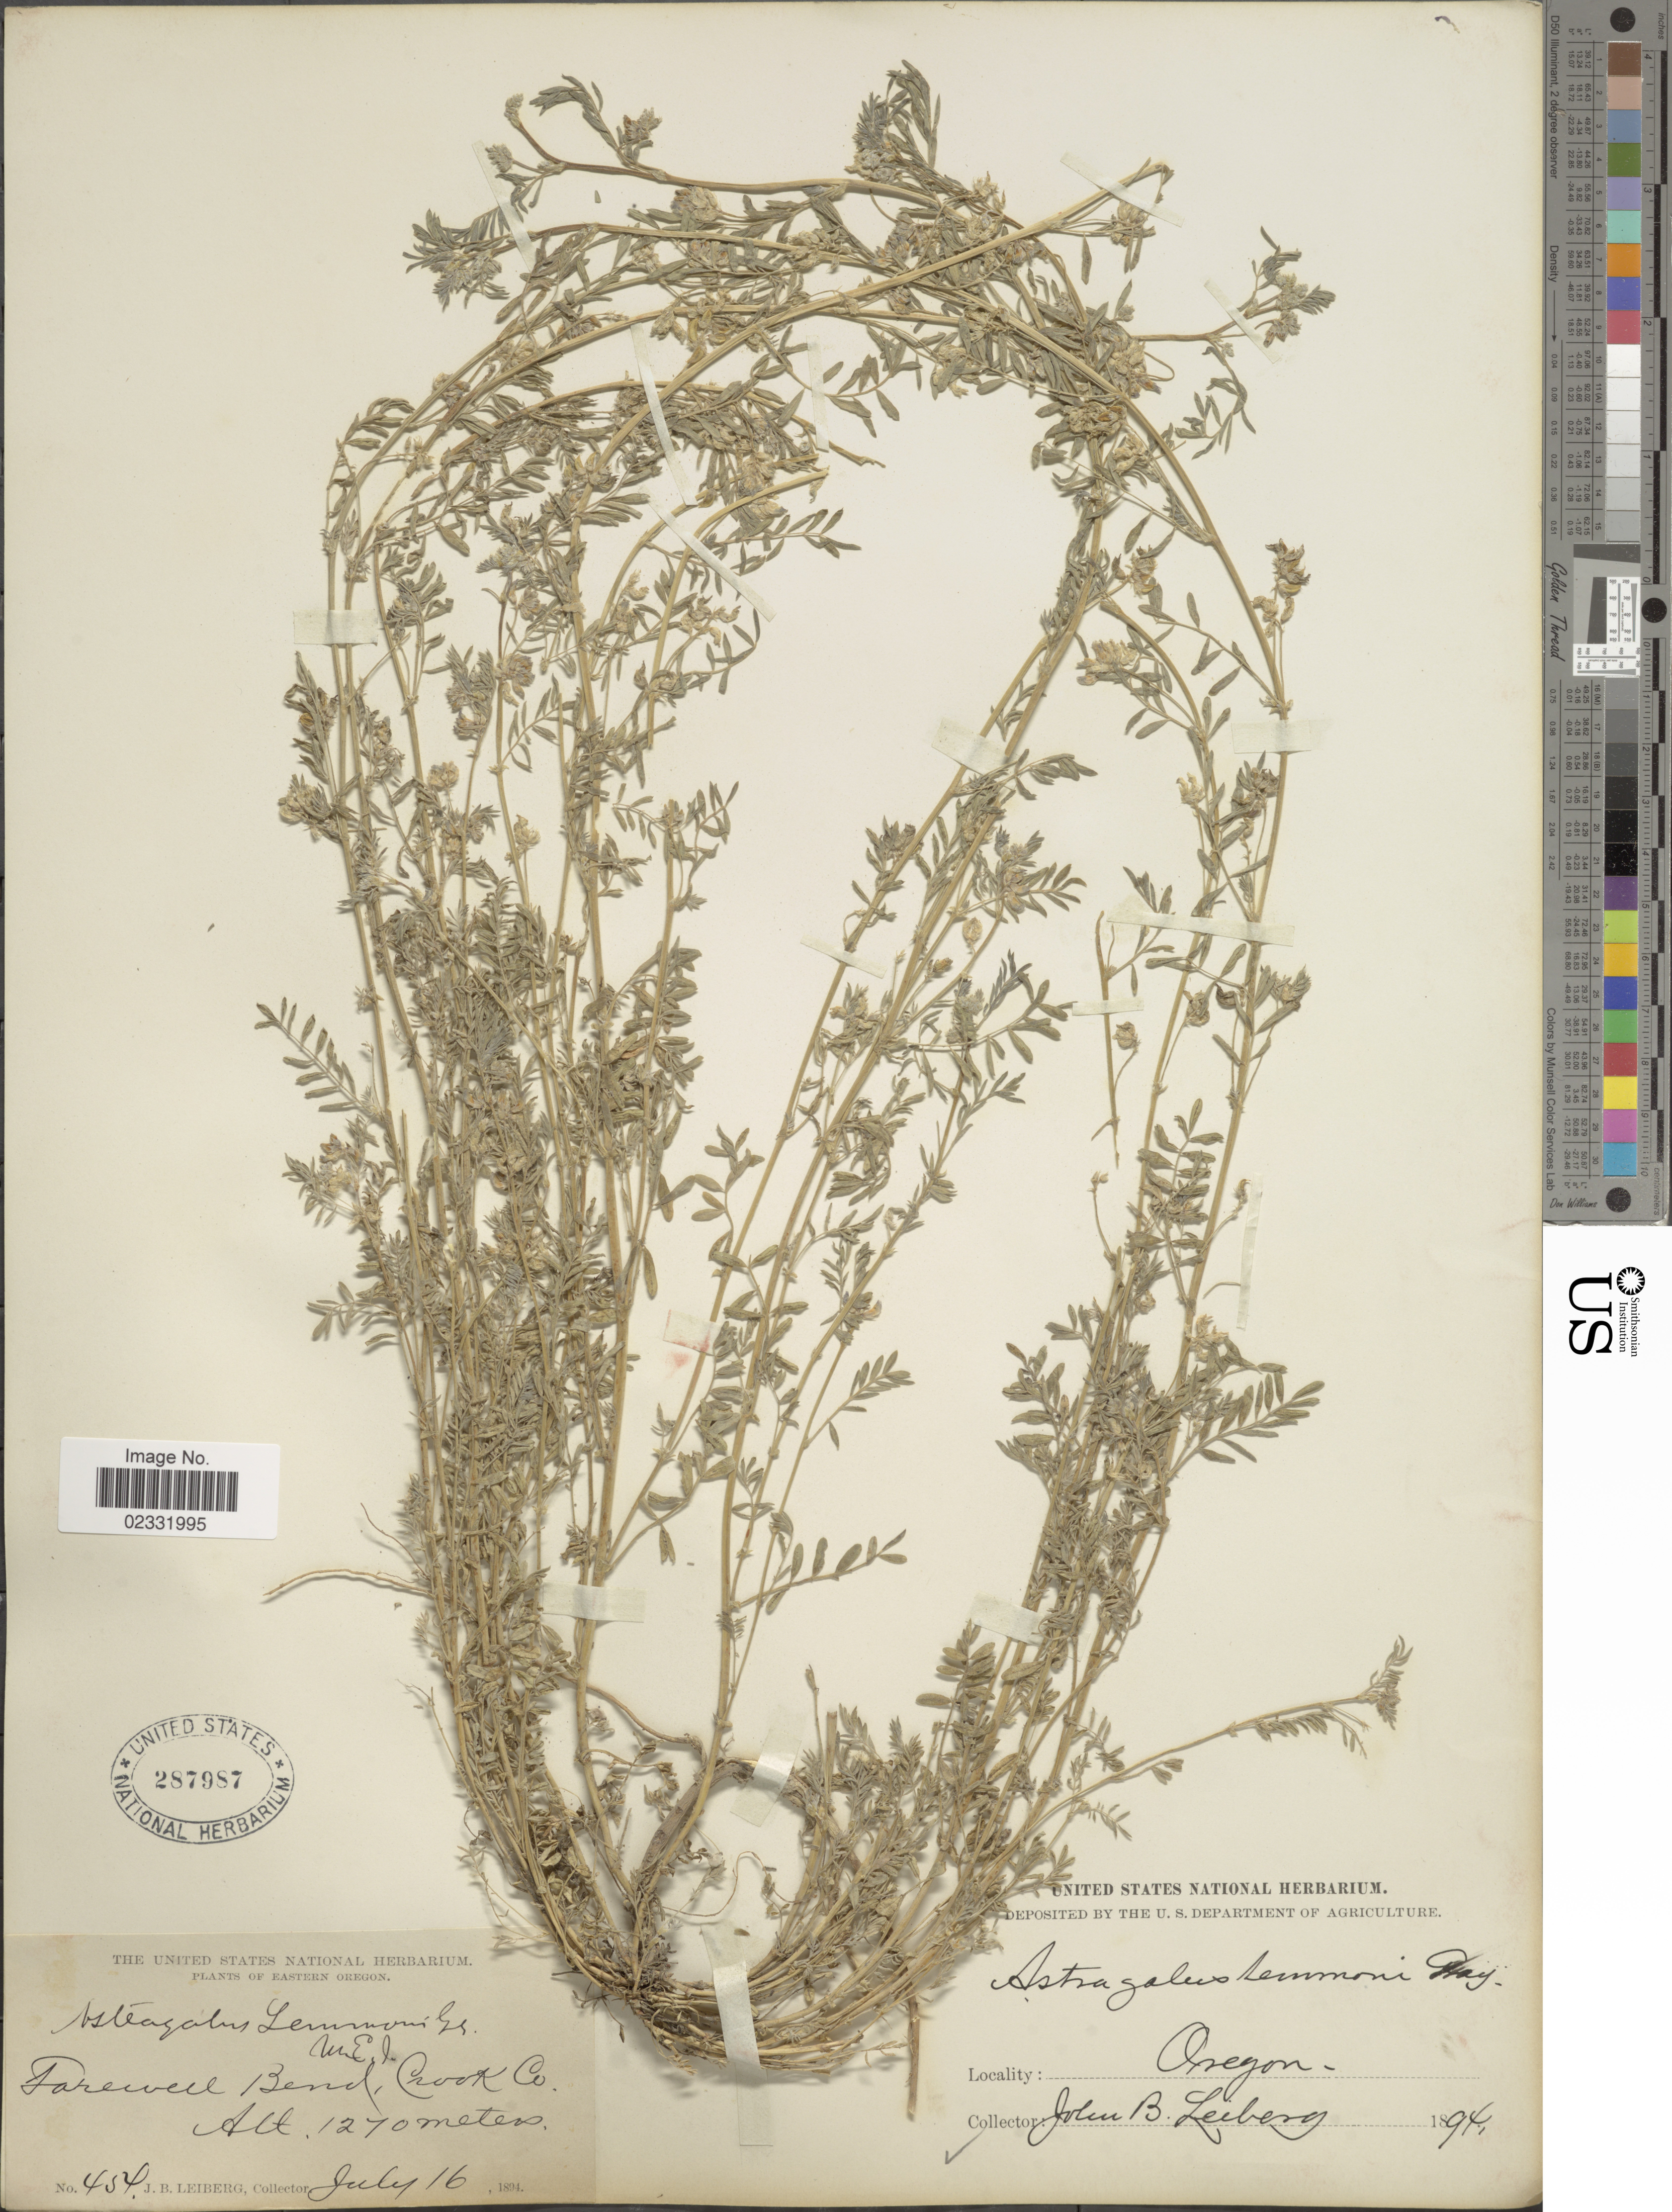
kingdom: Plantae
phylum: Tracheophyta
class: Magnoliopsida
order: Fabales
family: Fabaceae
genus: Astragalus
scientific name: Astragalus lemmonii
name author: A. Gray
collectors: J. B. Leiberg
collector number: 545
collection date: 1894-07-16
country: United States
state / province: Oregon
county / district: Crook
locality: Farewell Bend, Crook Co.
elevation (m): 1270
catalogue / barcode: US 287987